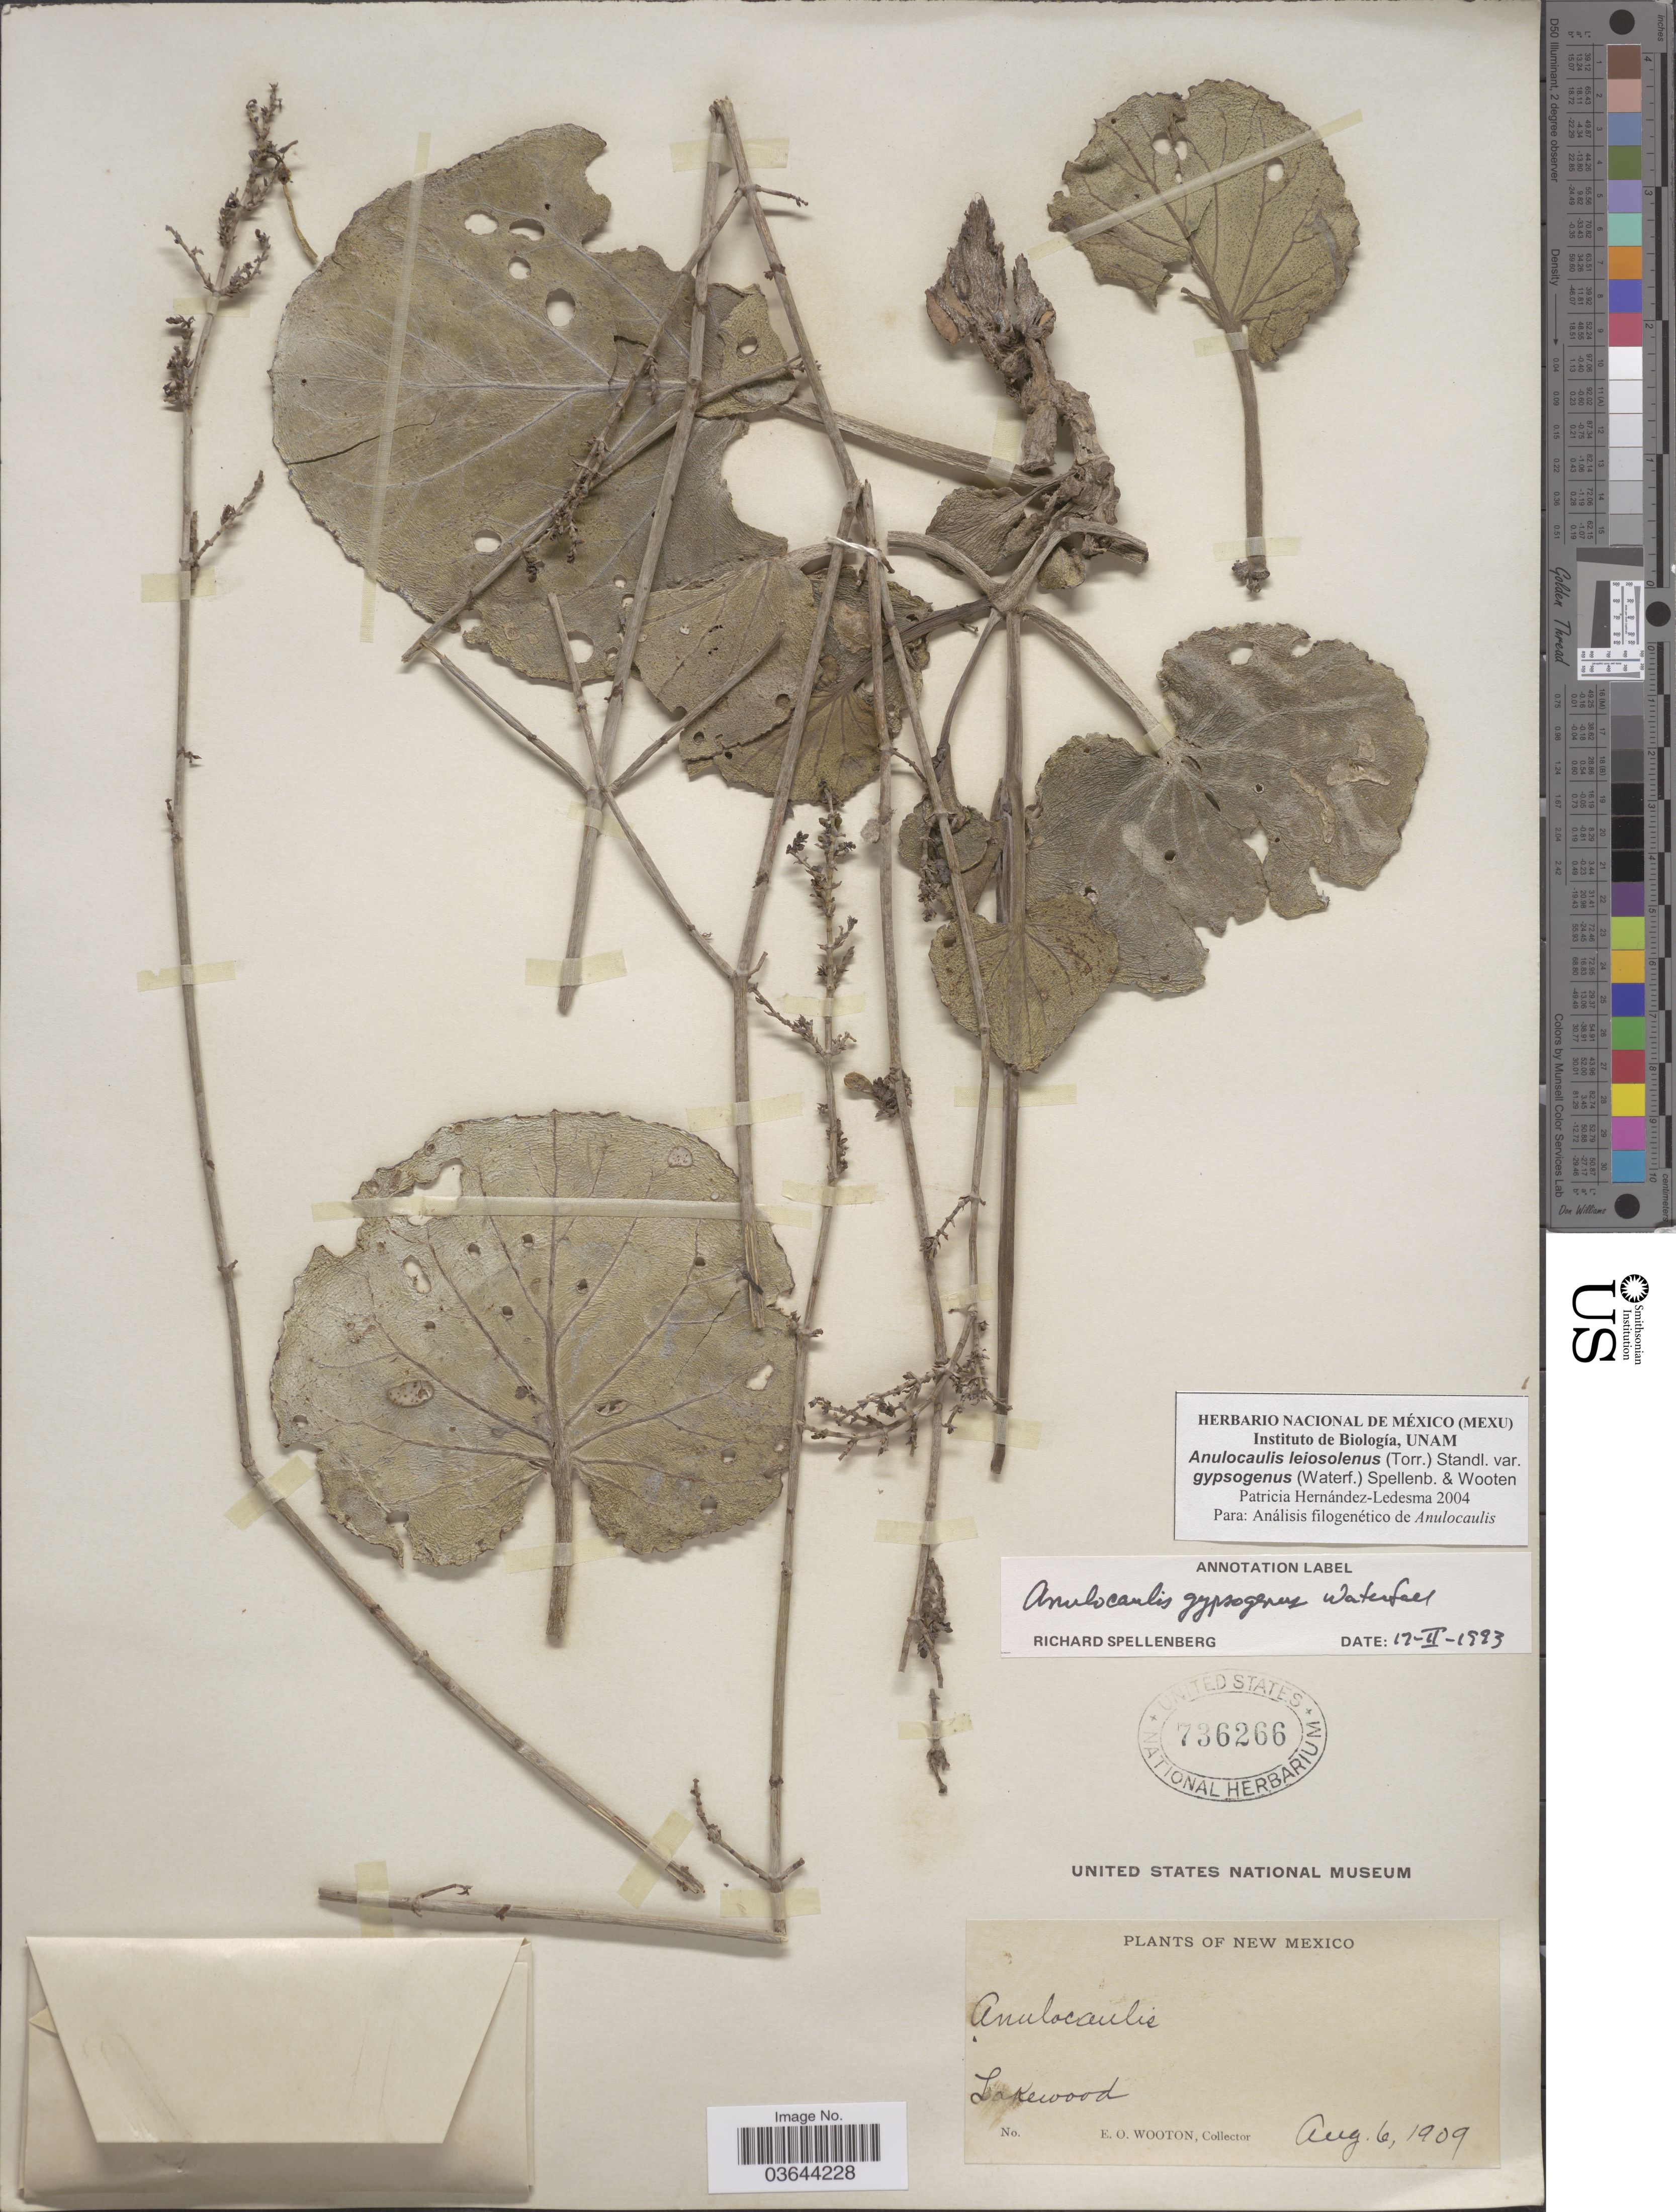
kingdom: Plantae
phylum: Tracheophyta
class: Magnoliopsida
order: Caryophyllales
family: Nyctaginaceae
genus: Anulocaulis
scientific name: Anulocaulis leiosolenus var. gypsogenus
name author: (Waterf.) Spellenb. & Wootten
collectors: E. O. Wooton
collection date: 1909-08-06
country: United States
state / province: New Mexico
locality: Lakewood.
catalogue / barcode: US 736266